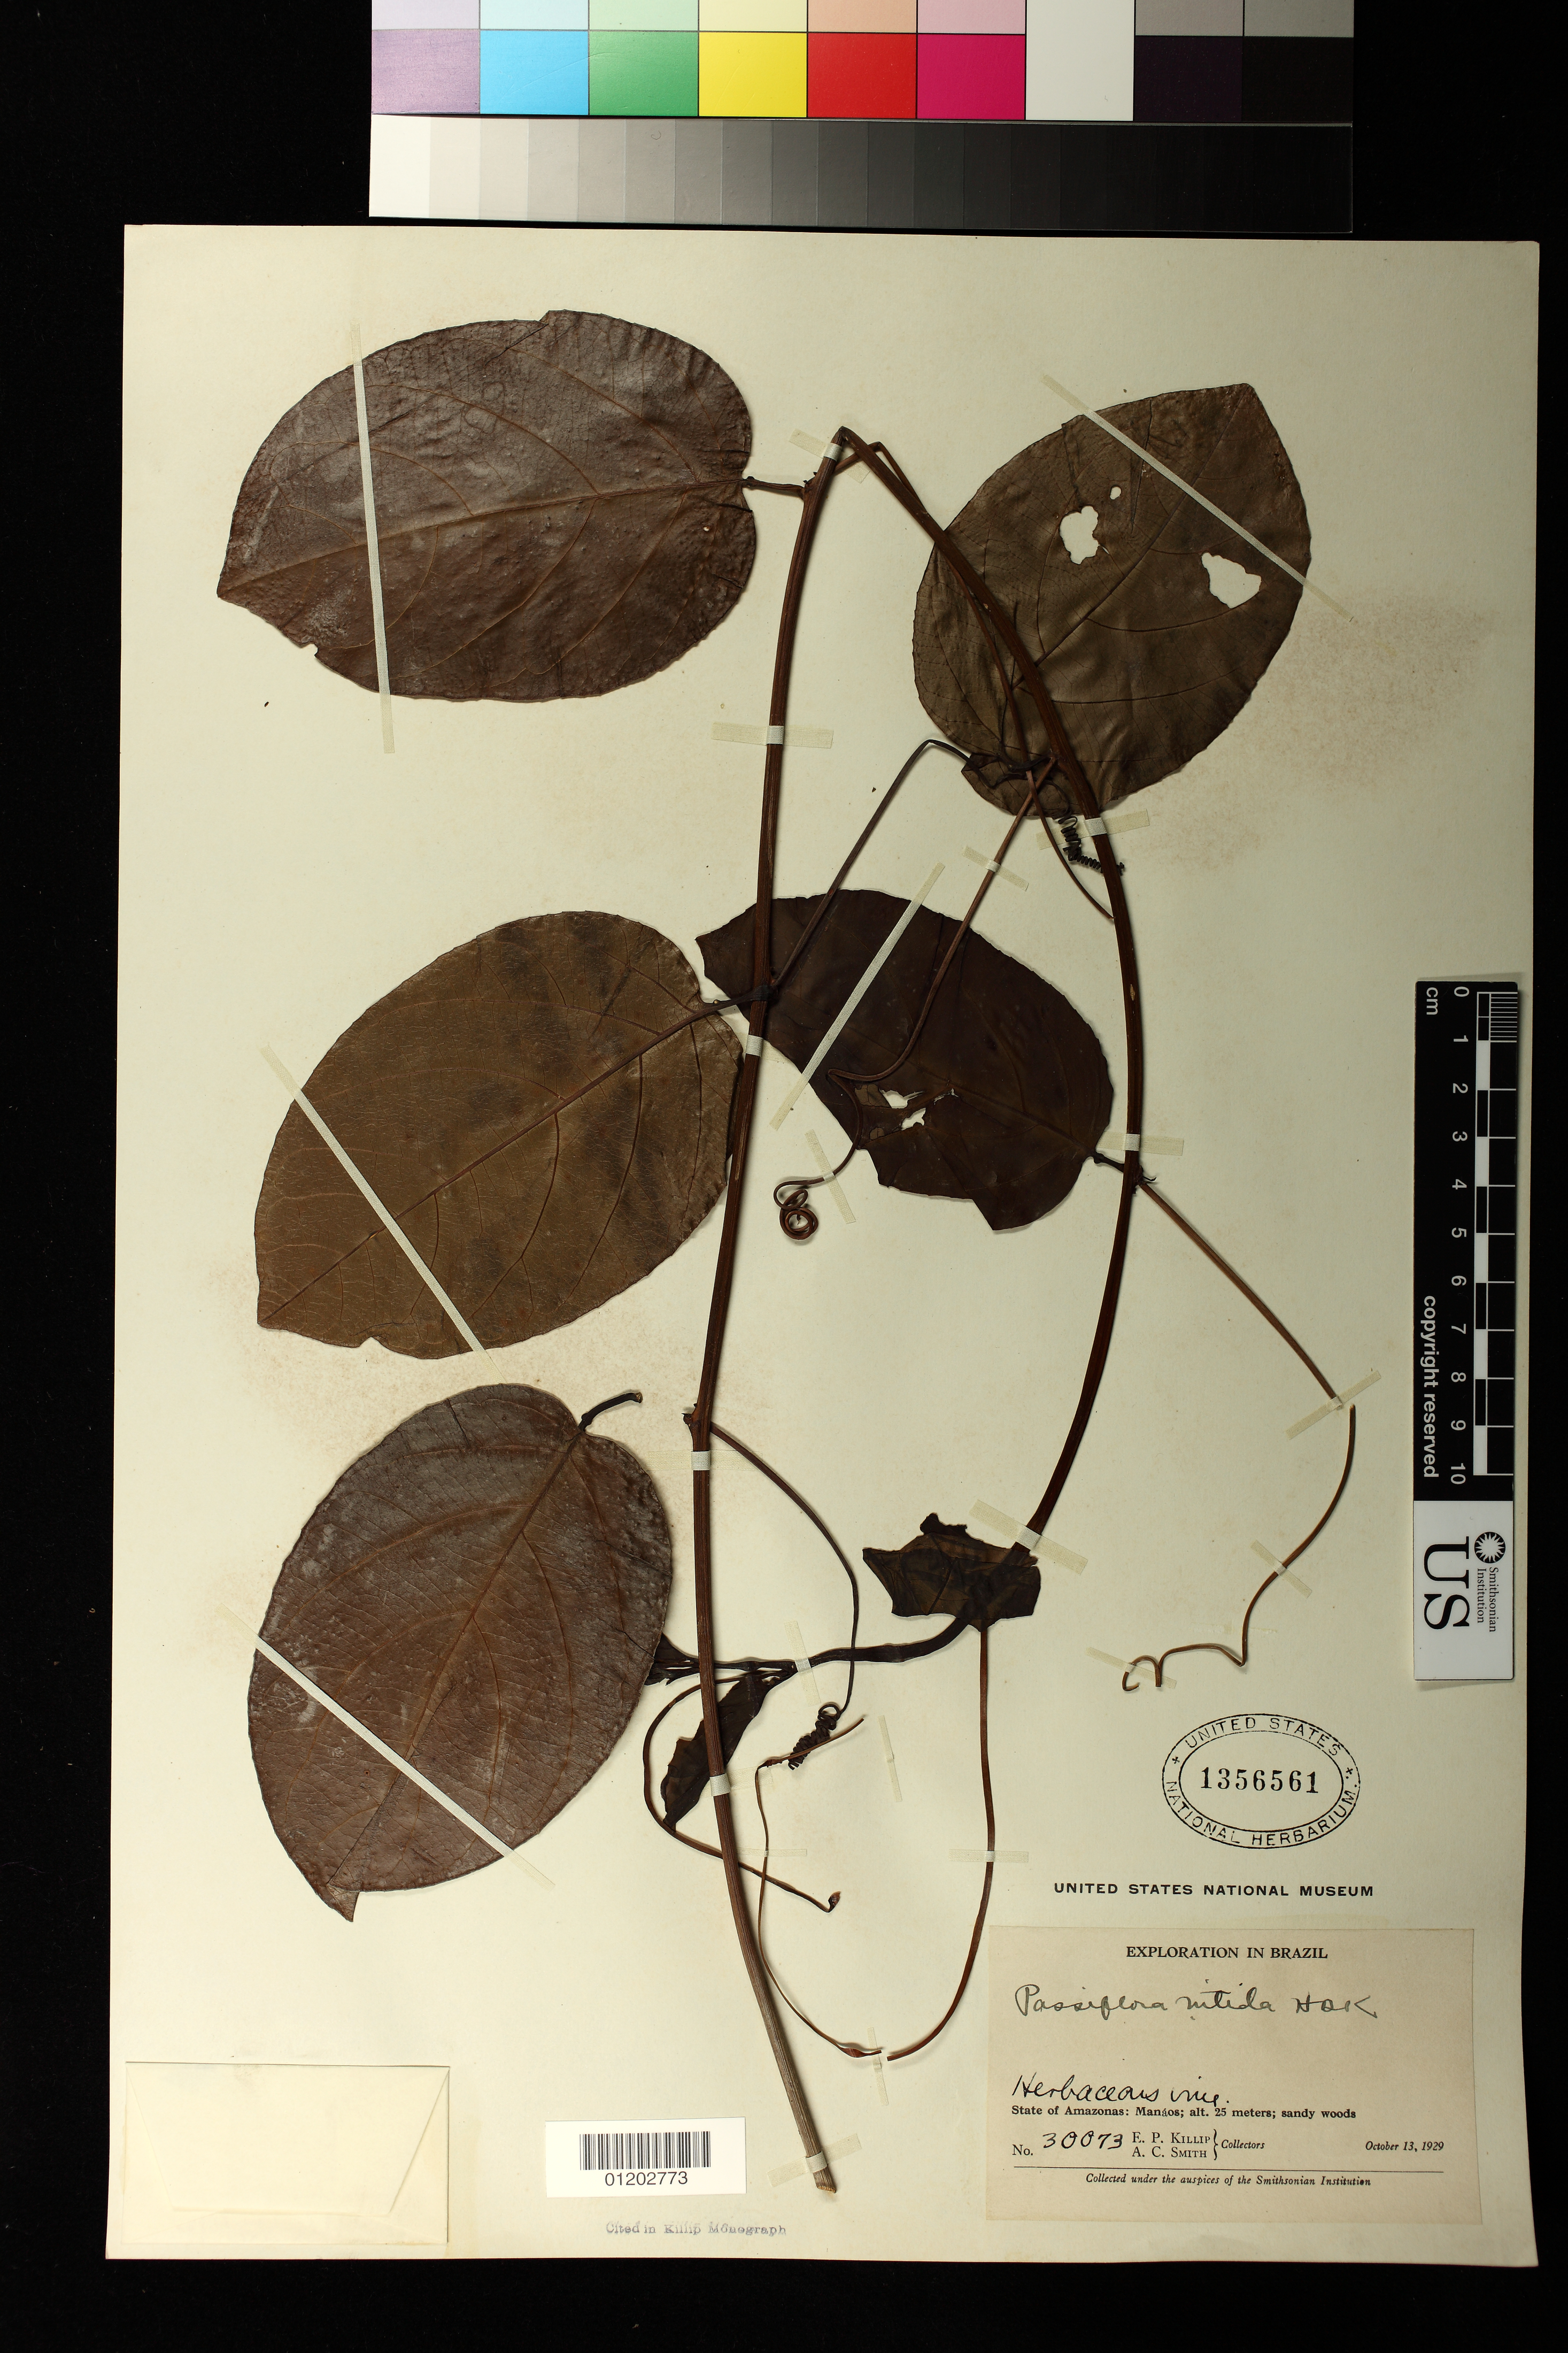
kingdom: Plantae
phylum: Tracheophyta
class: Magnoliopsida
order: Malpighiales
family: Passifloraceae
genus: Passiflora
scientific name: Passiflora nitida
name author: Kunth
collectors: E. P. Killip & A. C. Smith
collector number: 30073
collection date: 1929-10-13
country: Brazil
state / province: Amazonas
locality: Manáus; sandy woods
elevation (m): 25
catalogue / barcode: US 1356561